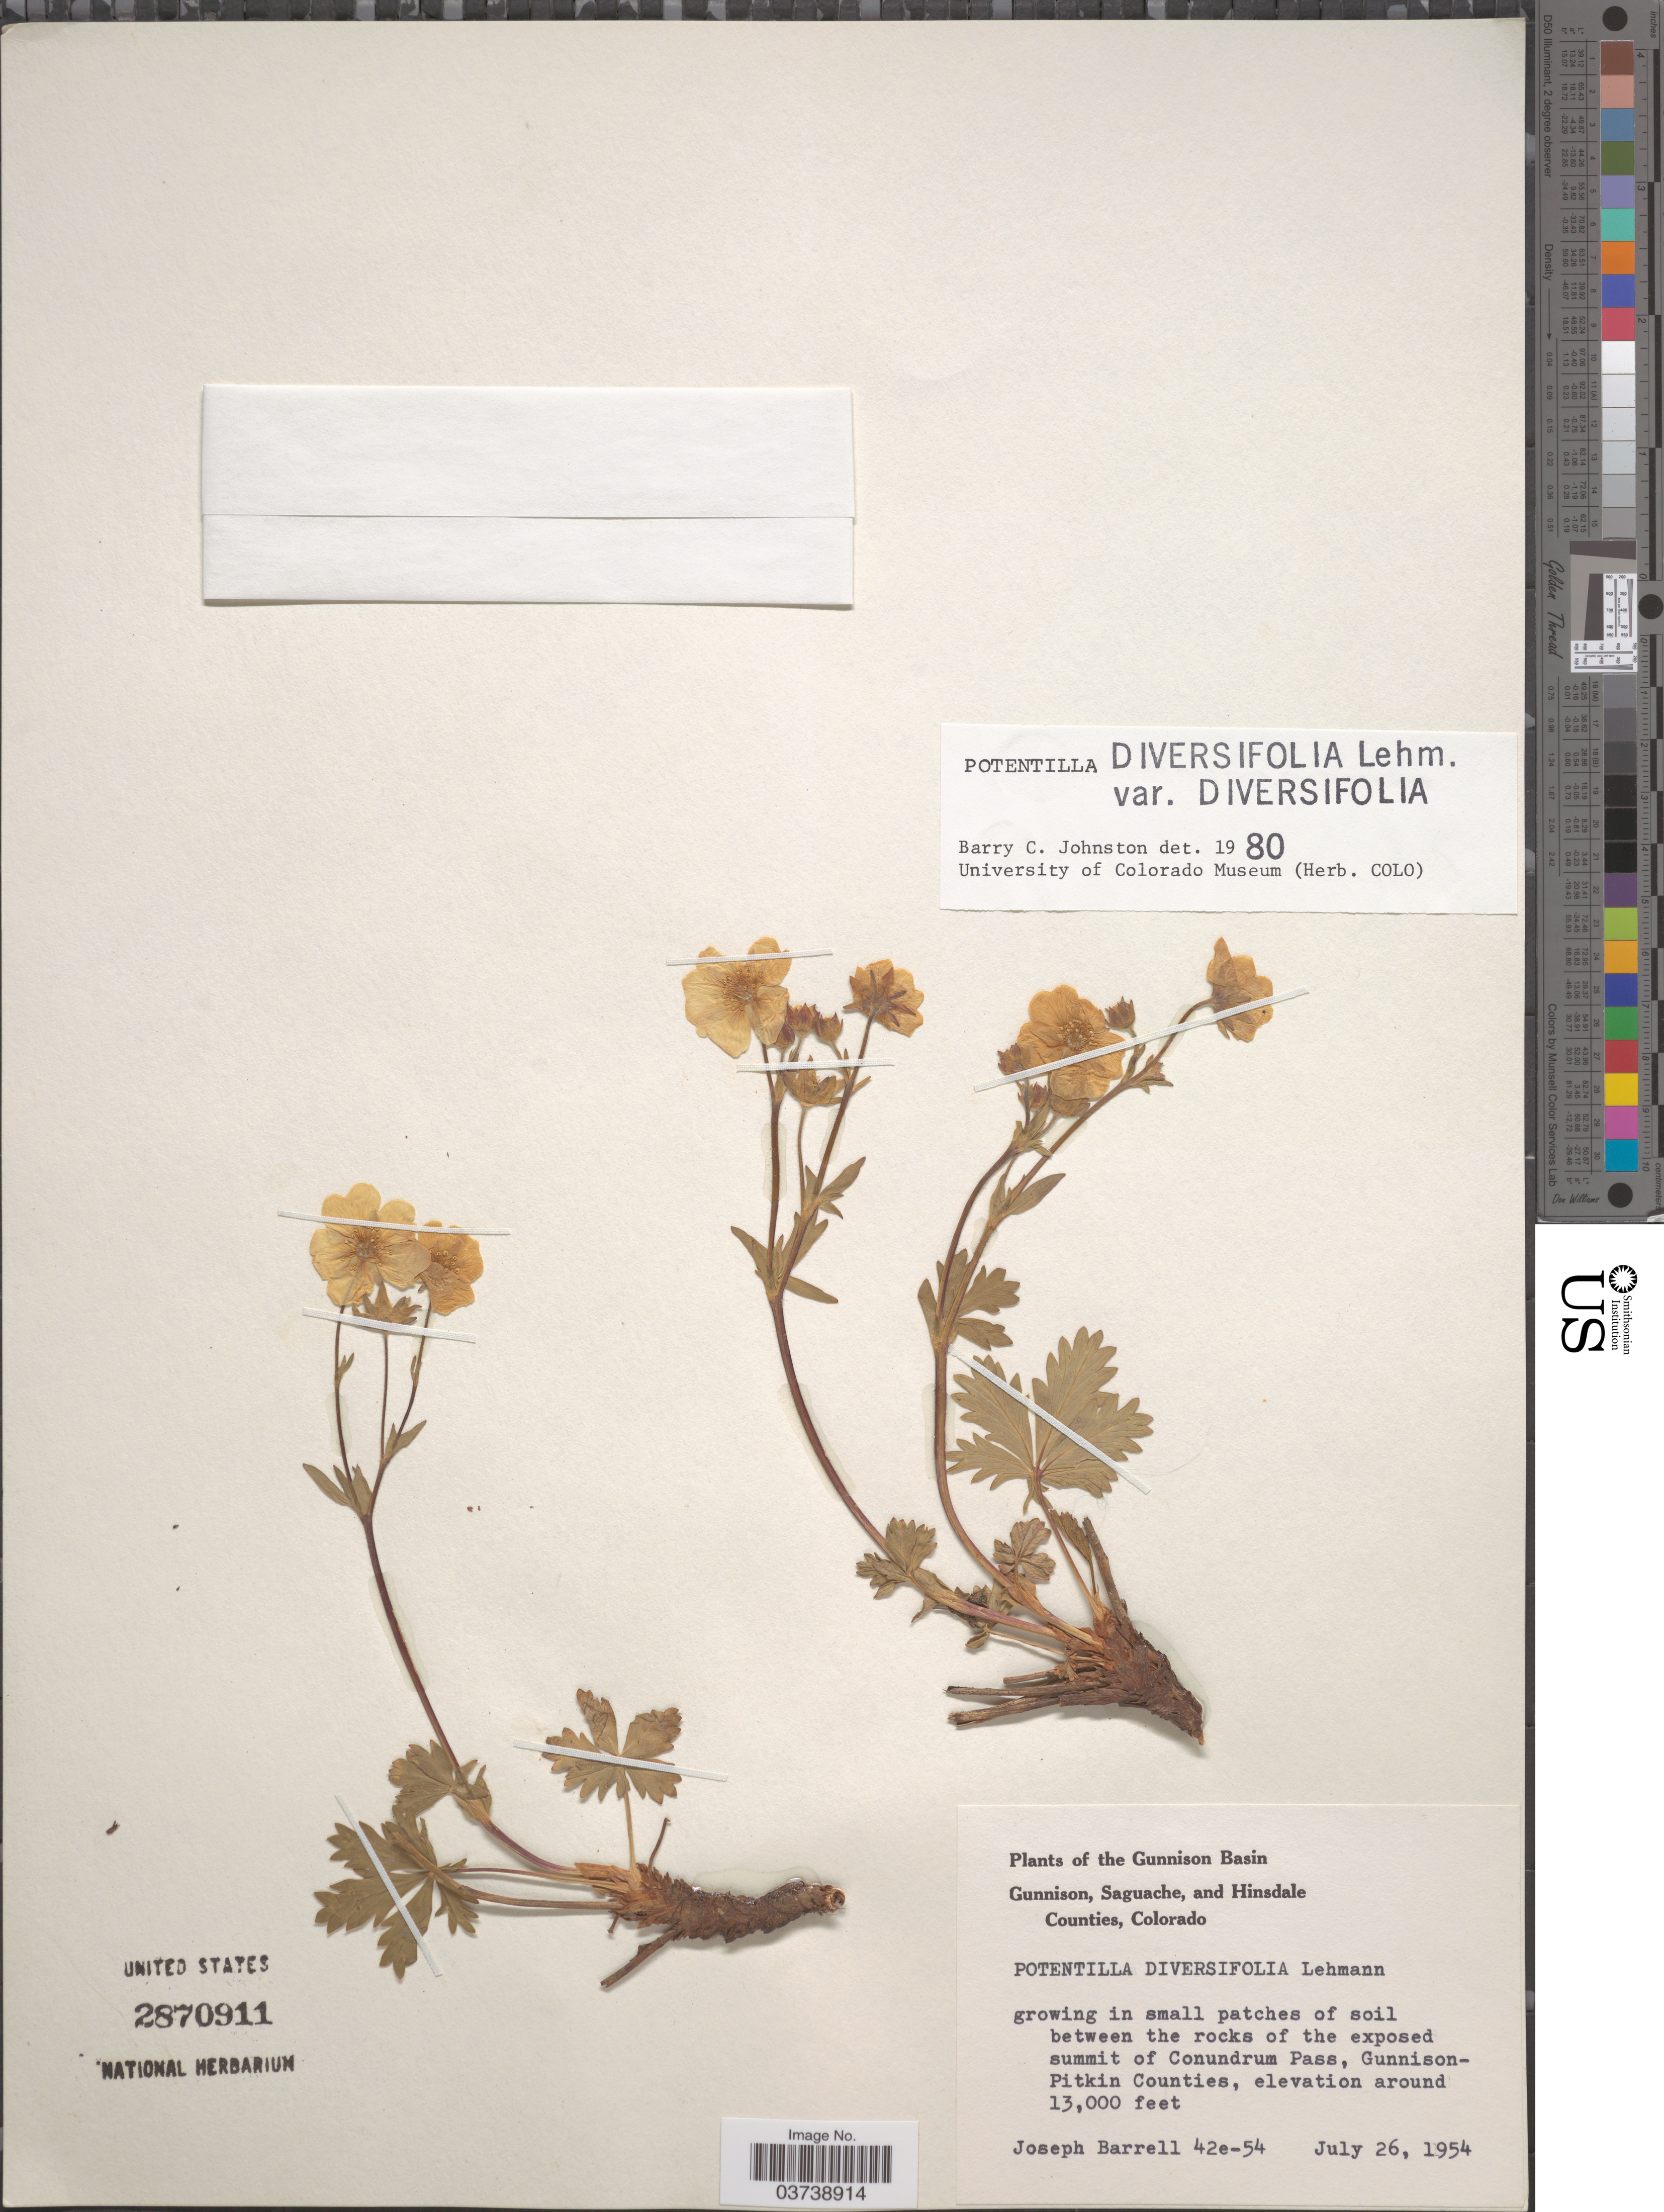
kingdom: Plantae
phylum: Tracheophyta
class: Magnoliopsida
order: Rosales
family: Rosaceae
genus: Potentilla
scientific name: Potentilla diversifolia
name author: Lehm.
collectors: J. Barrell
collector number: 42e-54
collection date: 1954-07-26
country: United States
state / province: Colorado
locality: The Gunnison Basin. Summit of Conundrum Pass, Gunnison Pitkin Counties.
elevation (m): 3962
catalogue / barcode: US 2870911